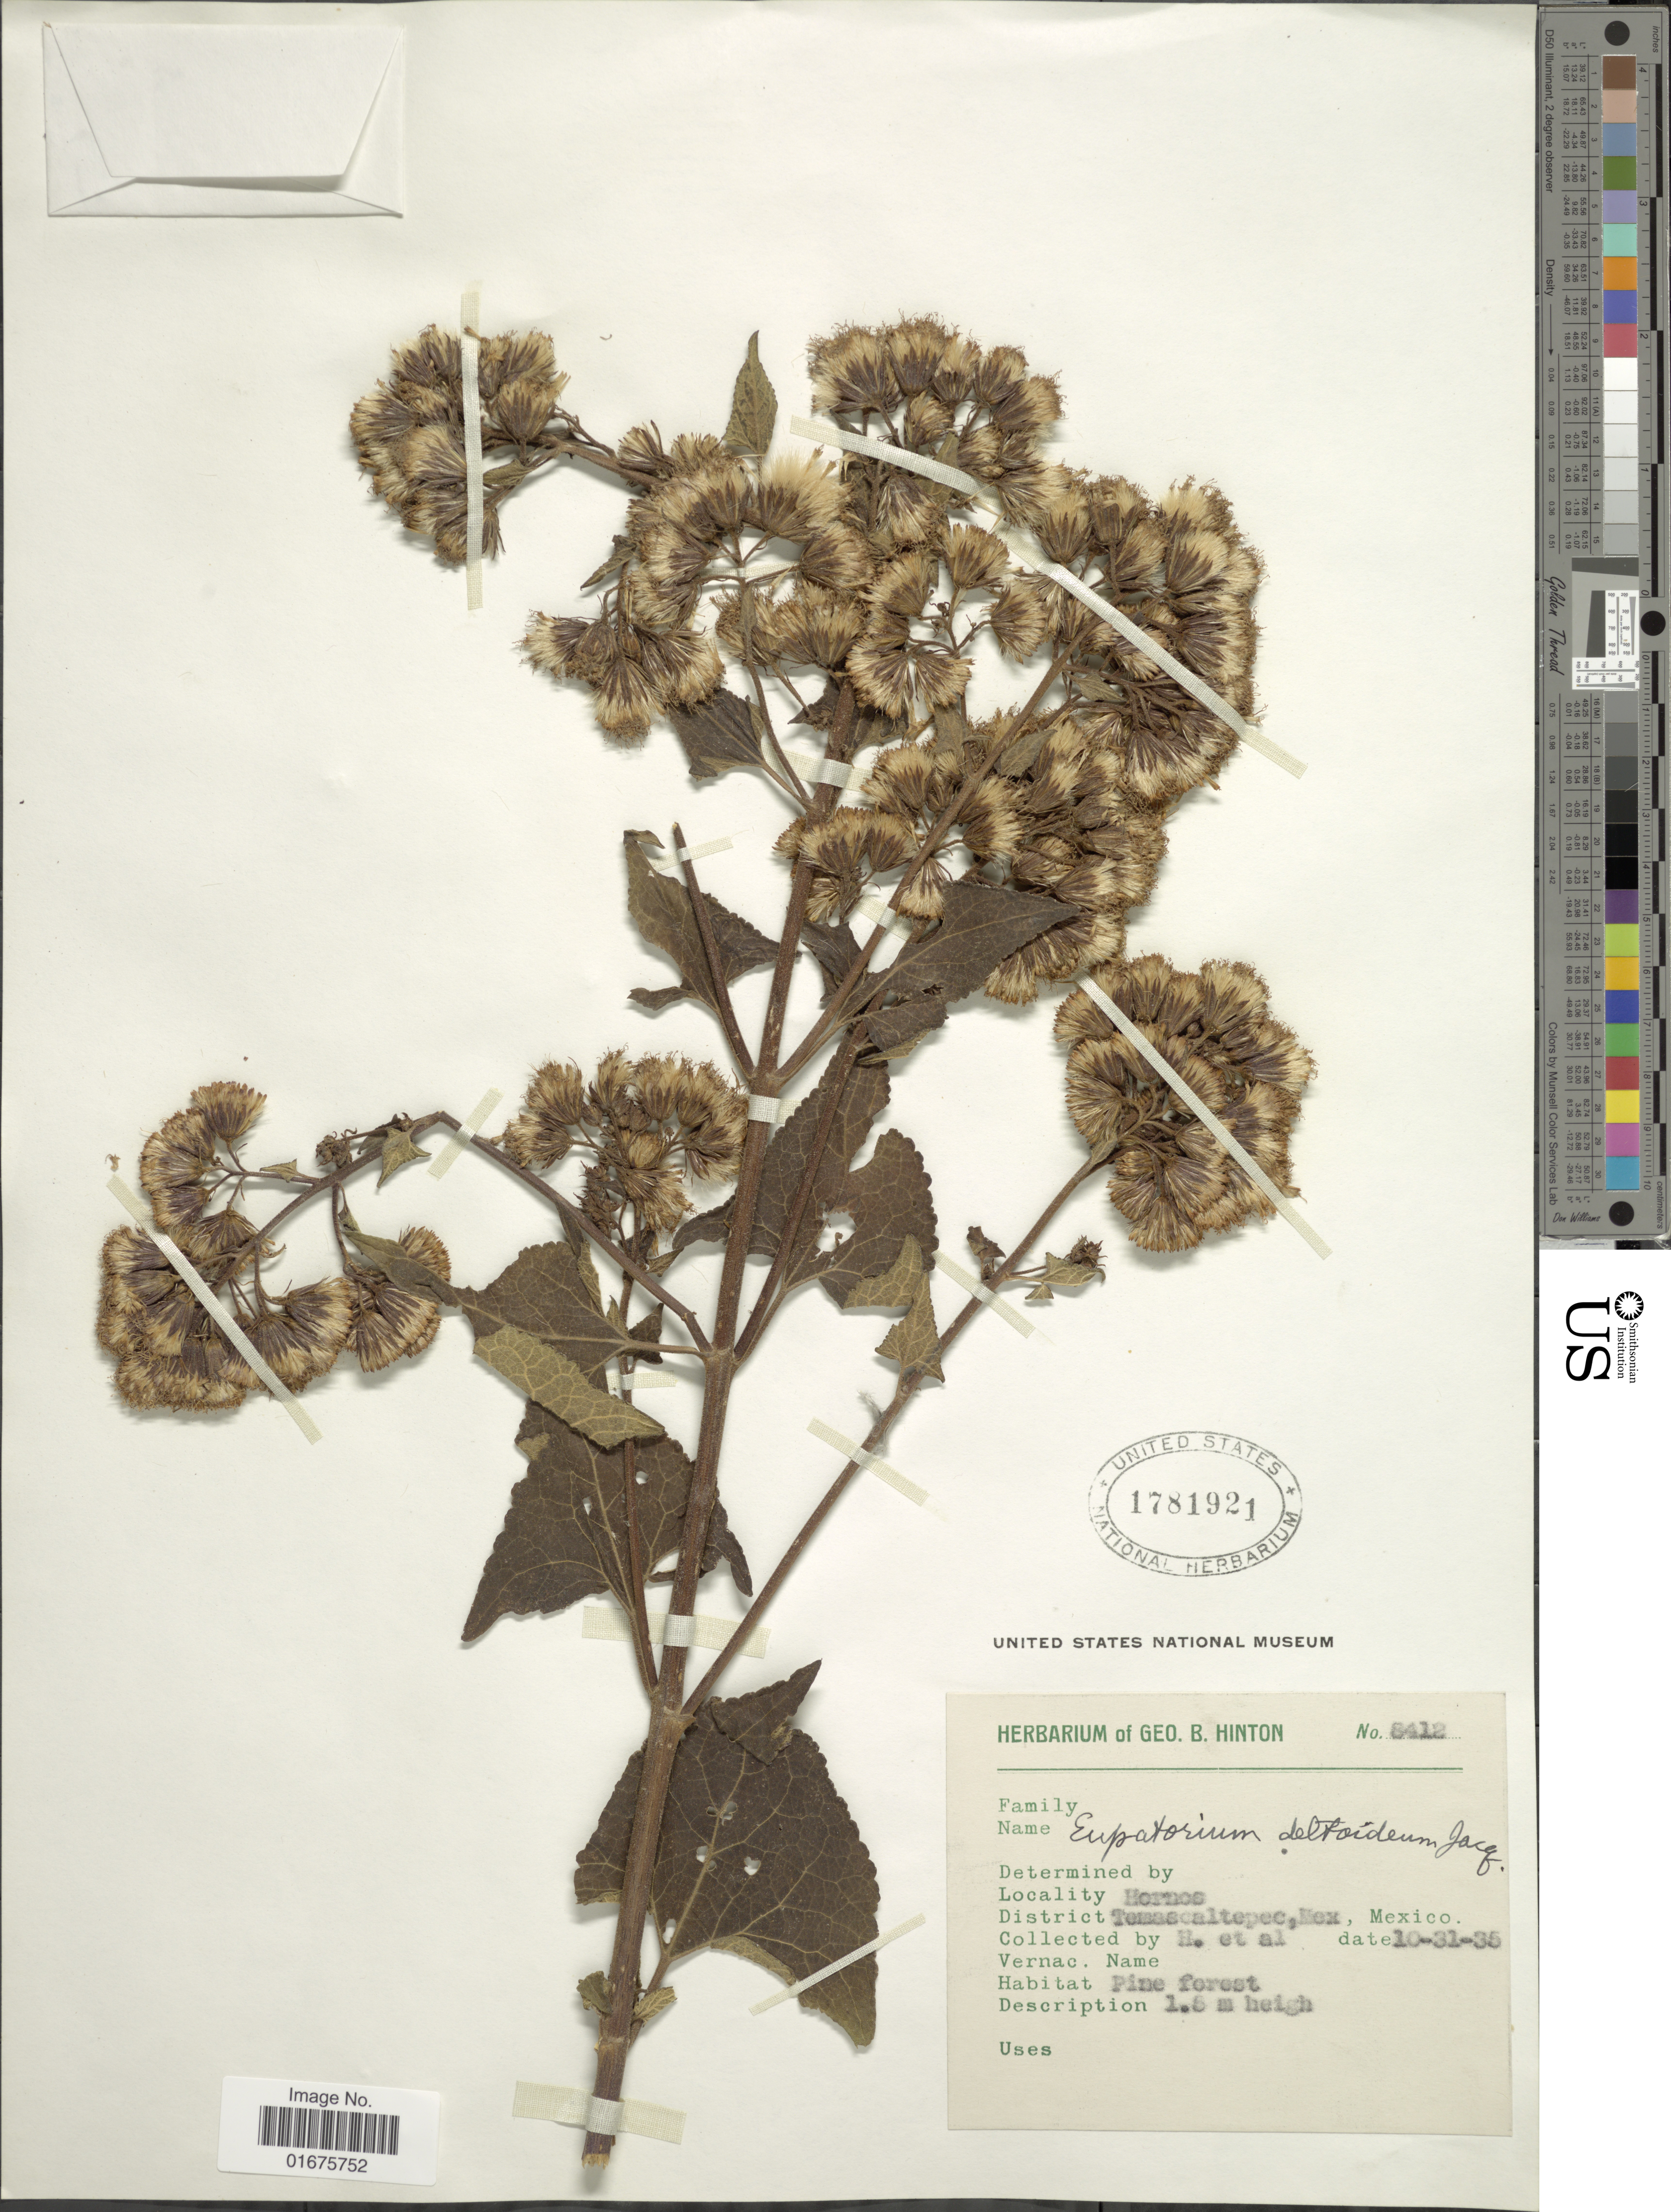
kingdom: Plantae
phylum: Tracheophyta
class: Magnoliopsida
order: Asterales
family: Asteraceae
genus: Ageratina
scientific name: Ageratina deltoidea (Jacq.) H. Rob. & R.M. King, ined.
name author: (Jacq.) H. Rob. & R.M. King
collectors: G. B. Hinton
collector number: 8412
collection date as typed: Transcribed d/m/y: 31/10/35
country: Mexico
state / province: México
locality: Temascaltepec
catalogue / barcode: US 1781921